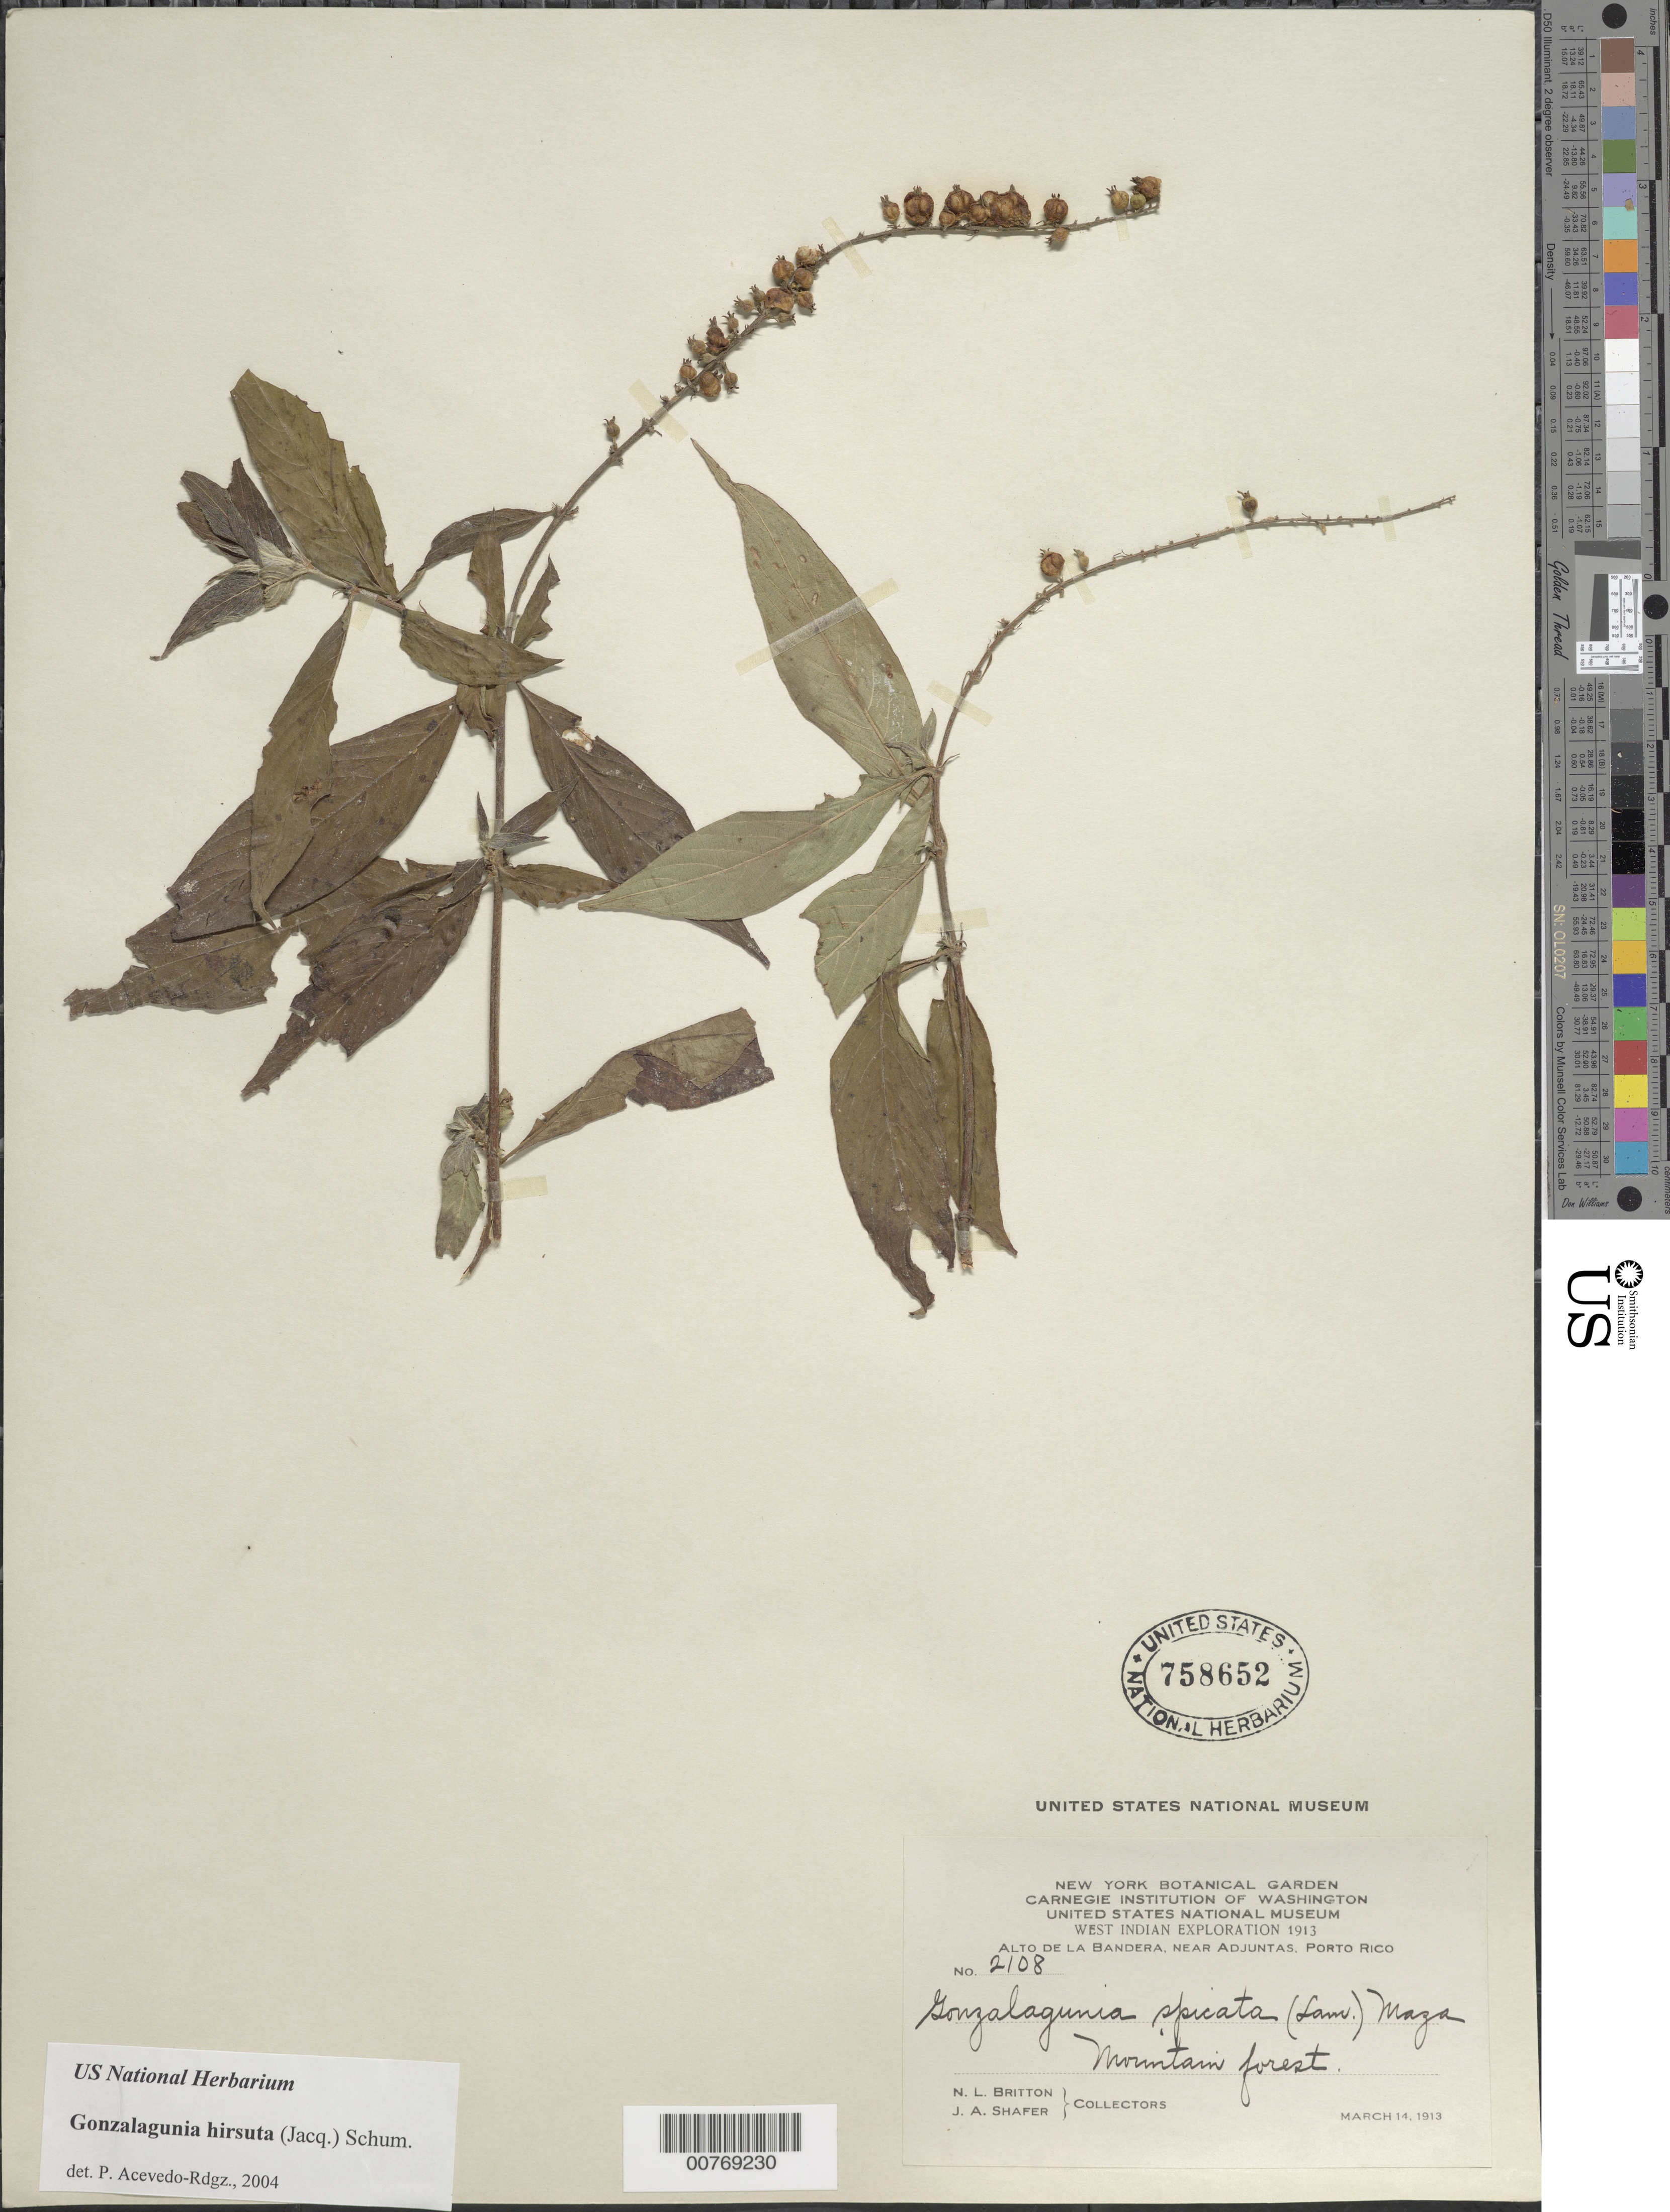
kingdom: Plantae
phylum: Tracheophyta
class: Magnoliopsida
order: Gentianales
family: Rubiaceae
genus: Gonzalagunia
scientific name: Gonzalagunia hirsuta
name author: (Jacq.) K. Schum.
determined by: Acevedo-Rodríguez, P., (BOT), Smithsonian Institution - National Museum of Natural History (UNITED STATES)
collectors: N. Britton & J. A. Shafer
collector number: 2108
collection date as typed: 14 Mar 1913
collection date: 1913-03-14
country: Puerto Rico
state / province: Adjuntas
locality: Alto de la Bandera, near Adjuntas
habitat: Mountain forest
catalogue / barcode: US 758652